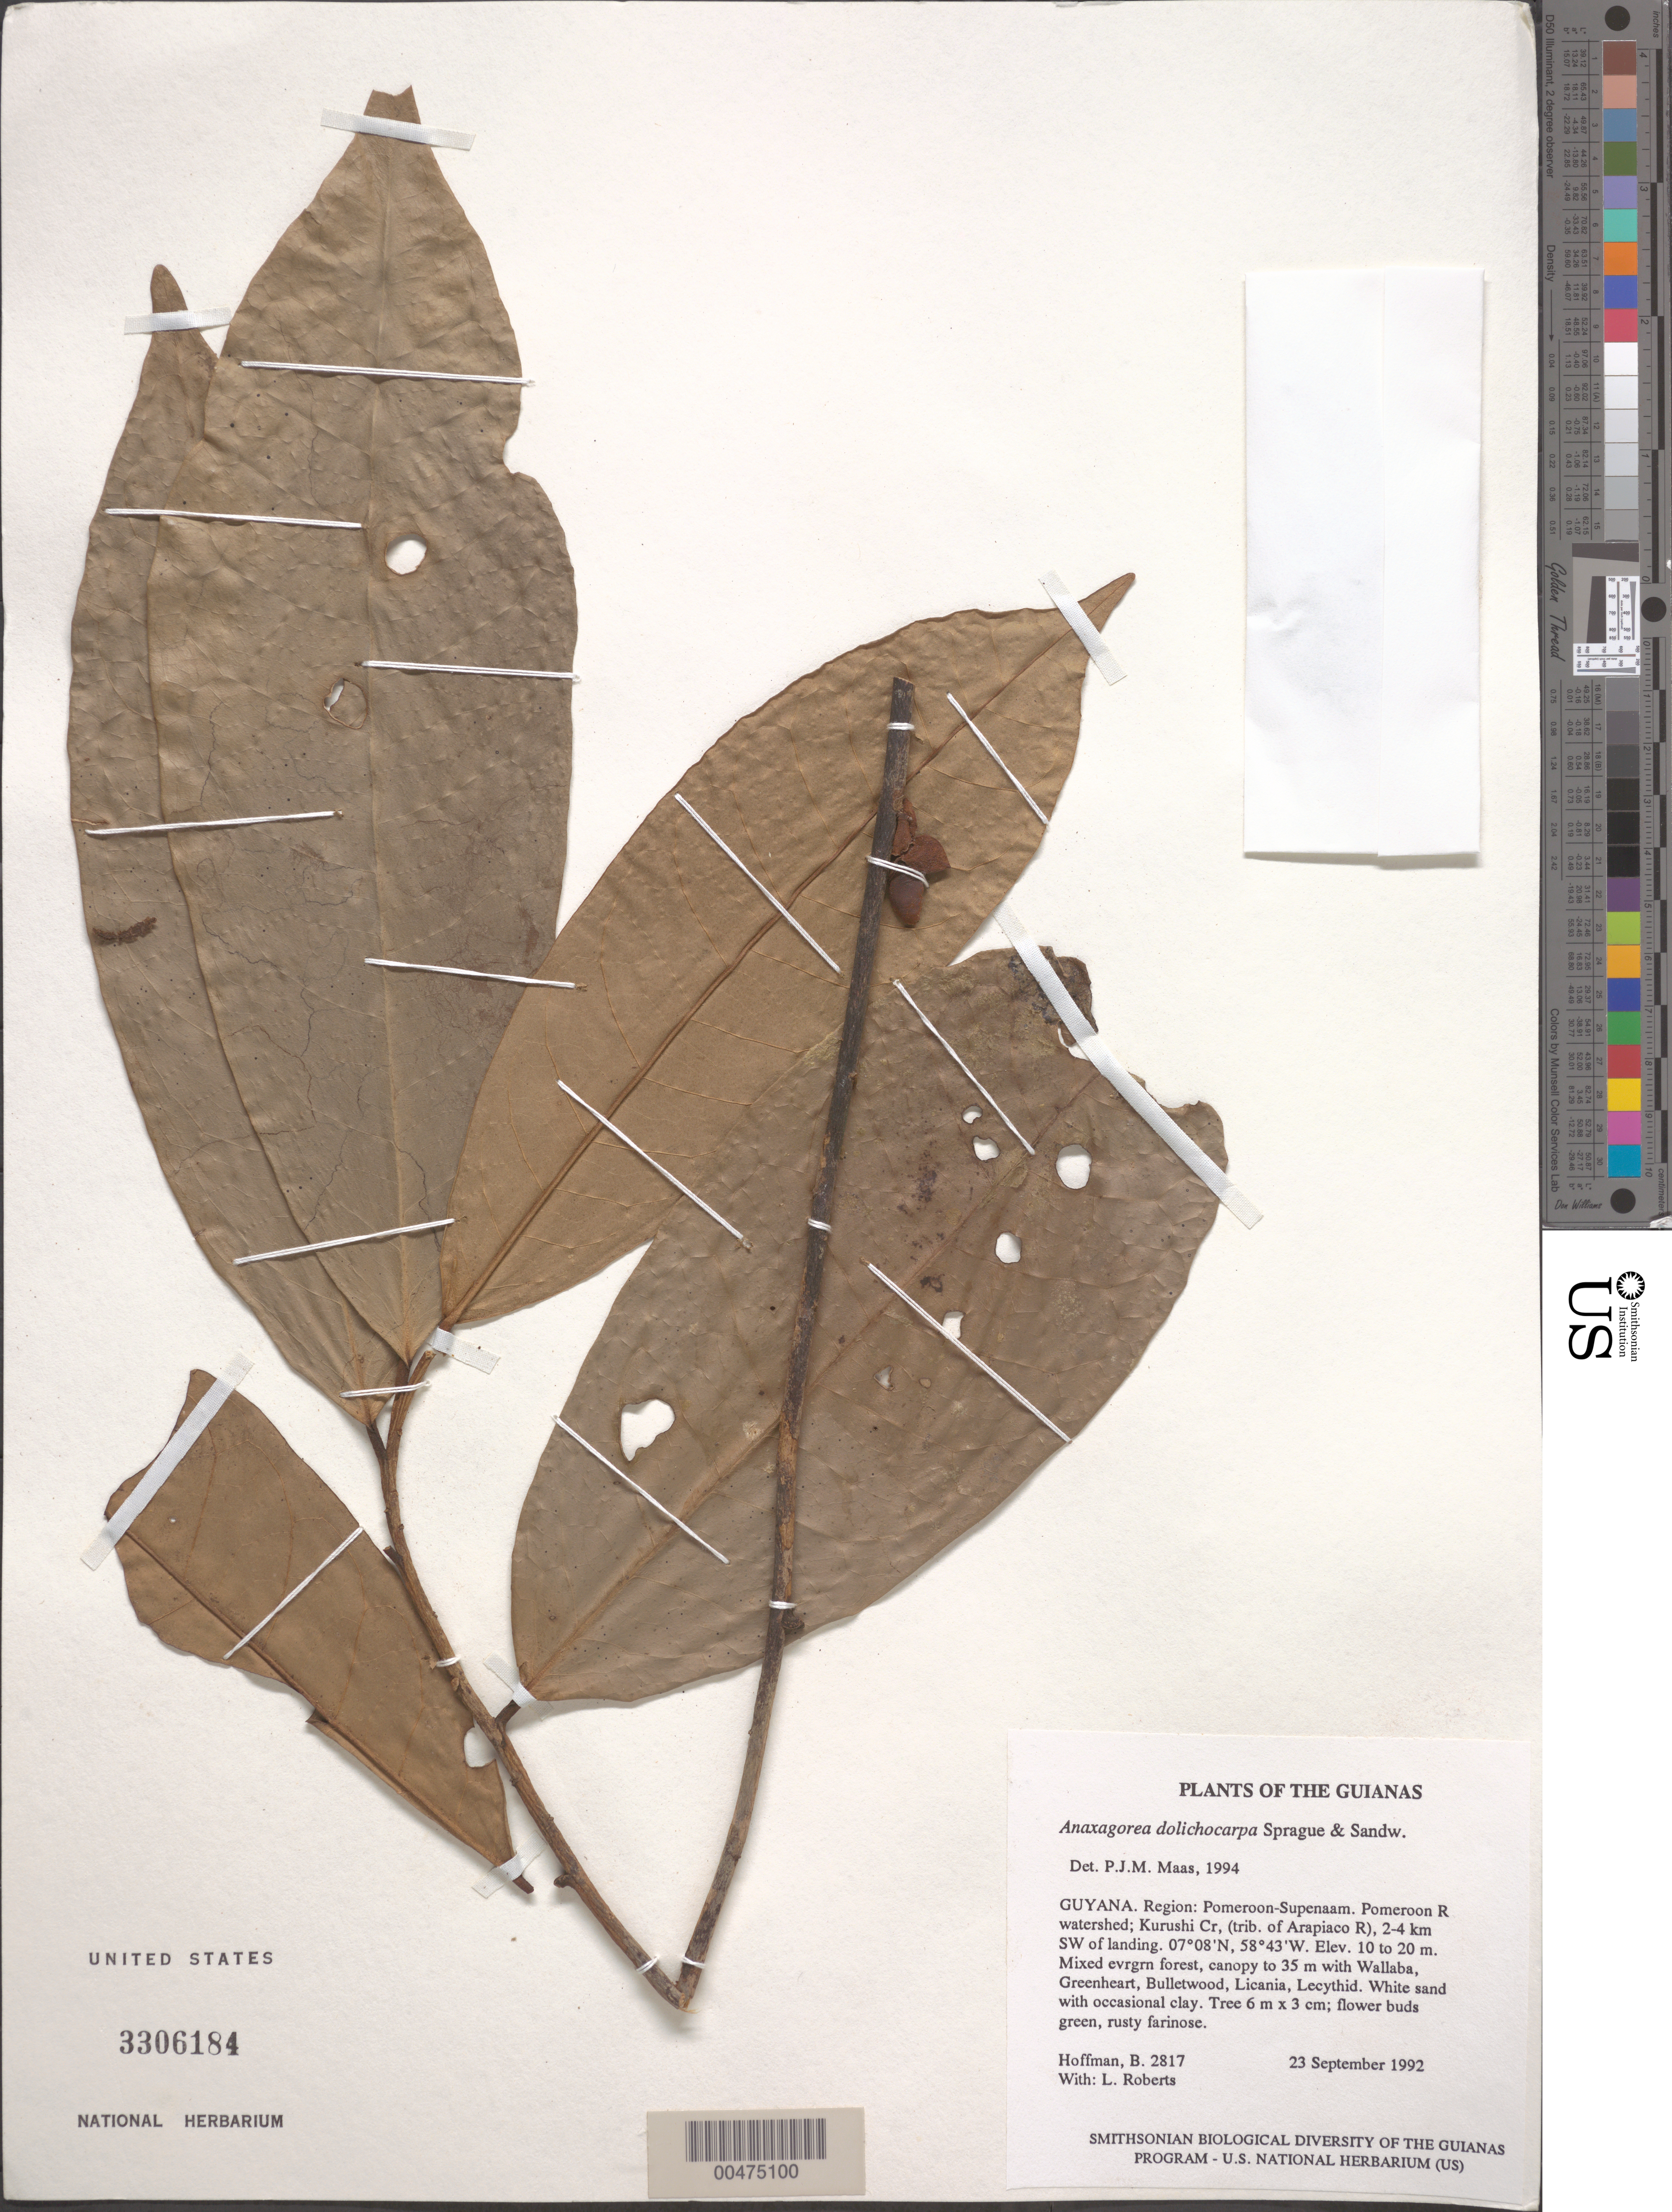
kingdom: Plantae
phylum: Tracheophyta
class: Magnoliopsida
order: Magnoliales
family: Annonaceae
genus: Anaxagorea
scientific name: Anaxagorea dolichocarpa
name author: Sprague & Sandwith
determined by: Maas, Paul J. M.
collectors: B. Hoffman & L. Roberts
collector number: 2817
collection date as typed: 23 September 1992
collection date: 1992-09-23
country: Guyana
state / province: Pomeroon-Supenaam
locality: Pomeroon River watershed; Kurushi Creek, (trib. of Arapiaco R), 2-4 km SW of landing along logging road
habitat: Mixed evrgrn forest, canopy to 35 m with Wallaba, Greenheart, Bulletwood, Licania, Lecythid. White sand with occasional clay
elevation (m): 10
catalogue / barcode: US 3306184